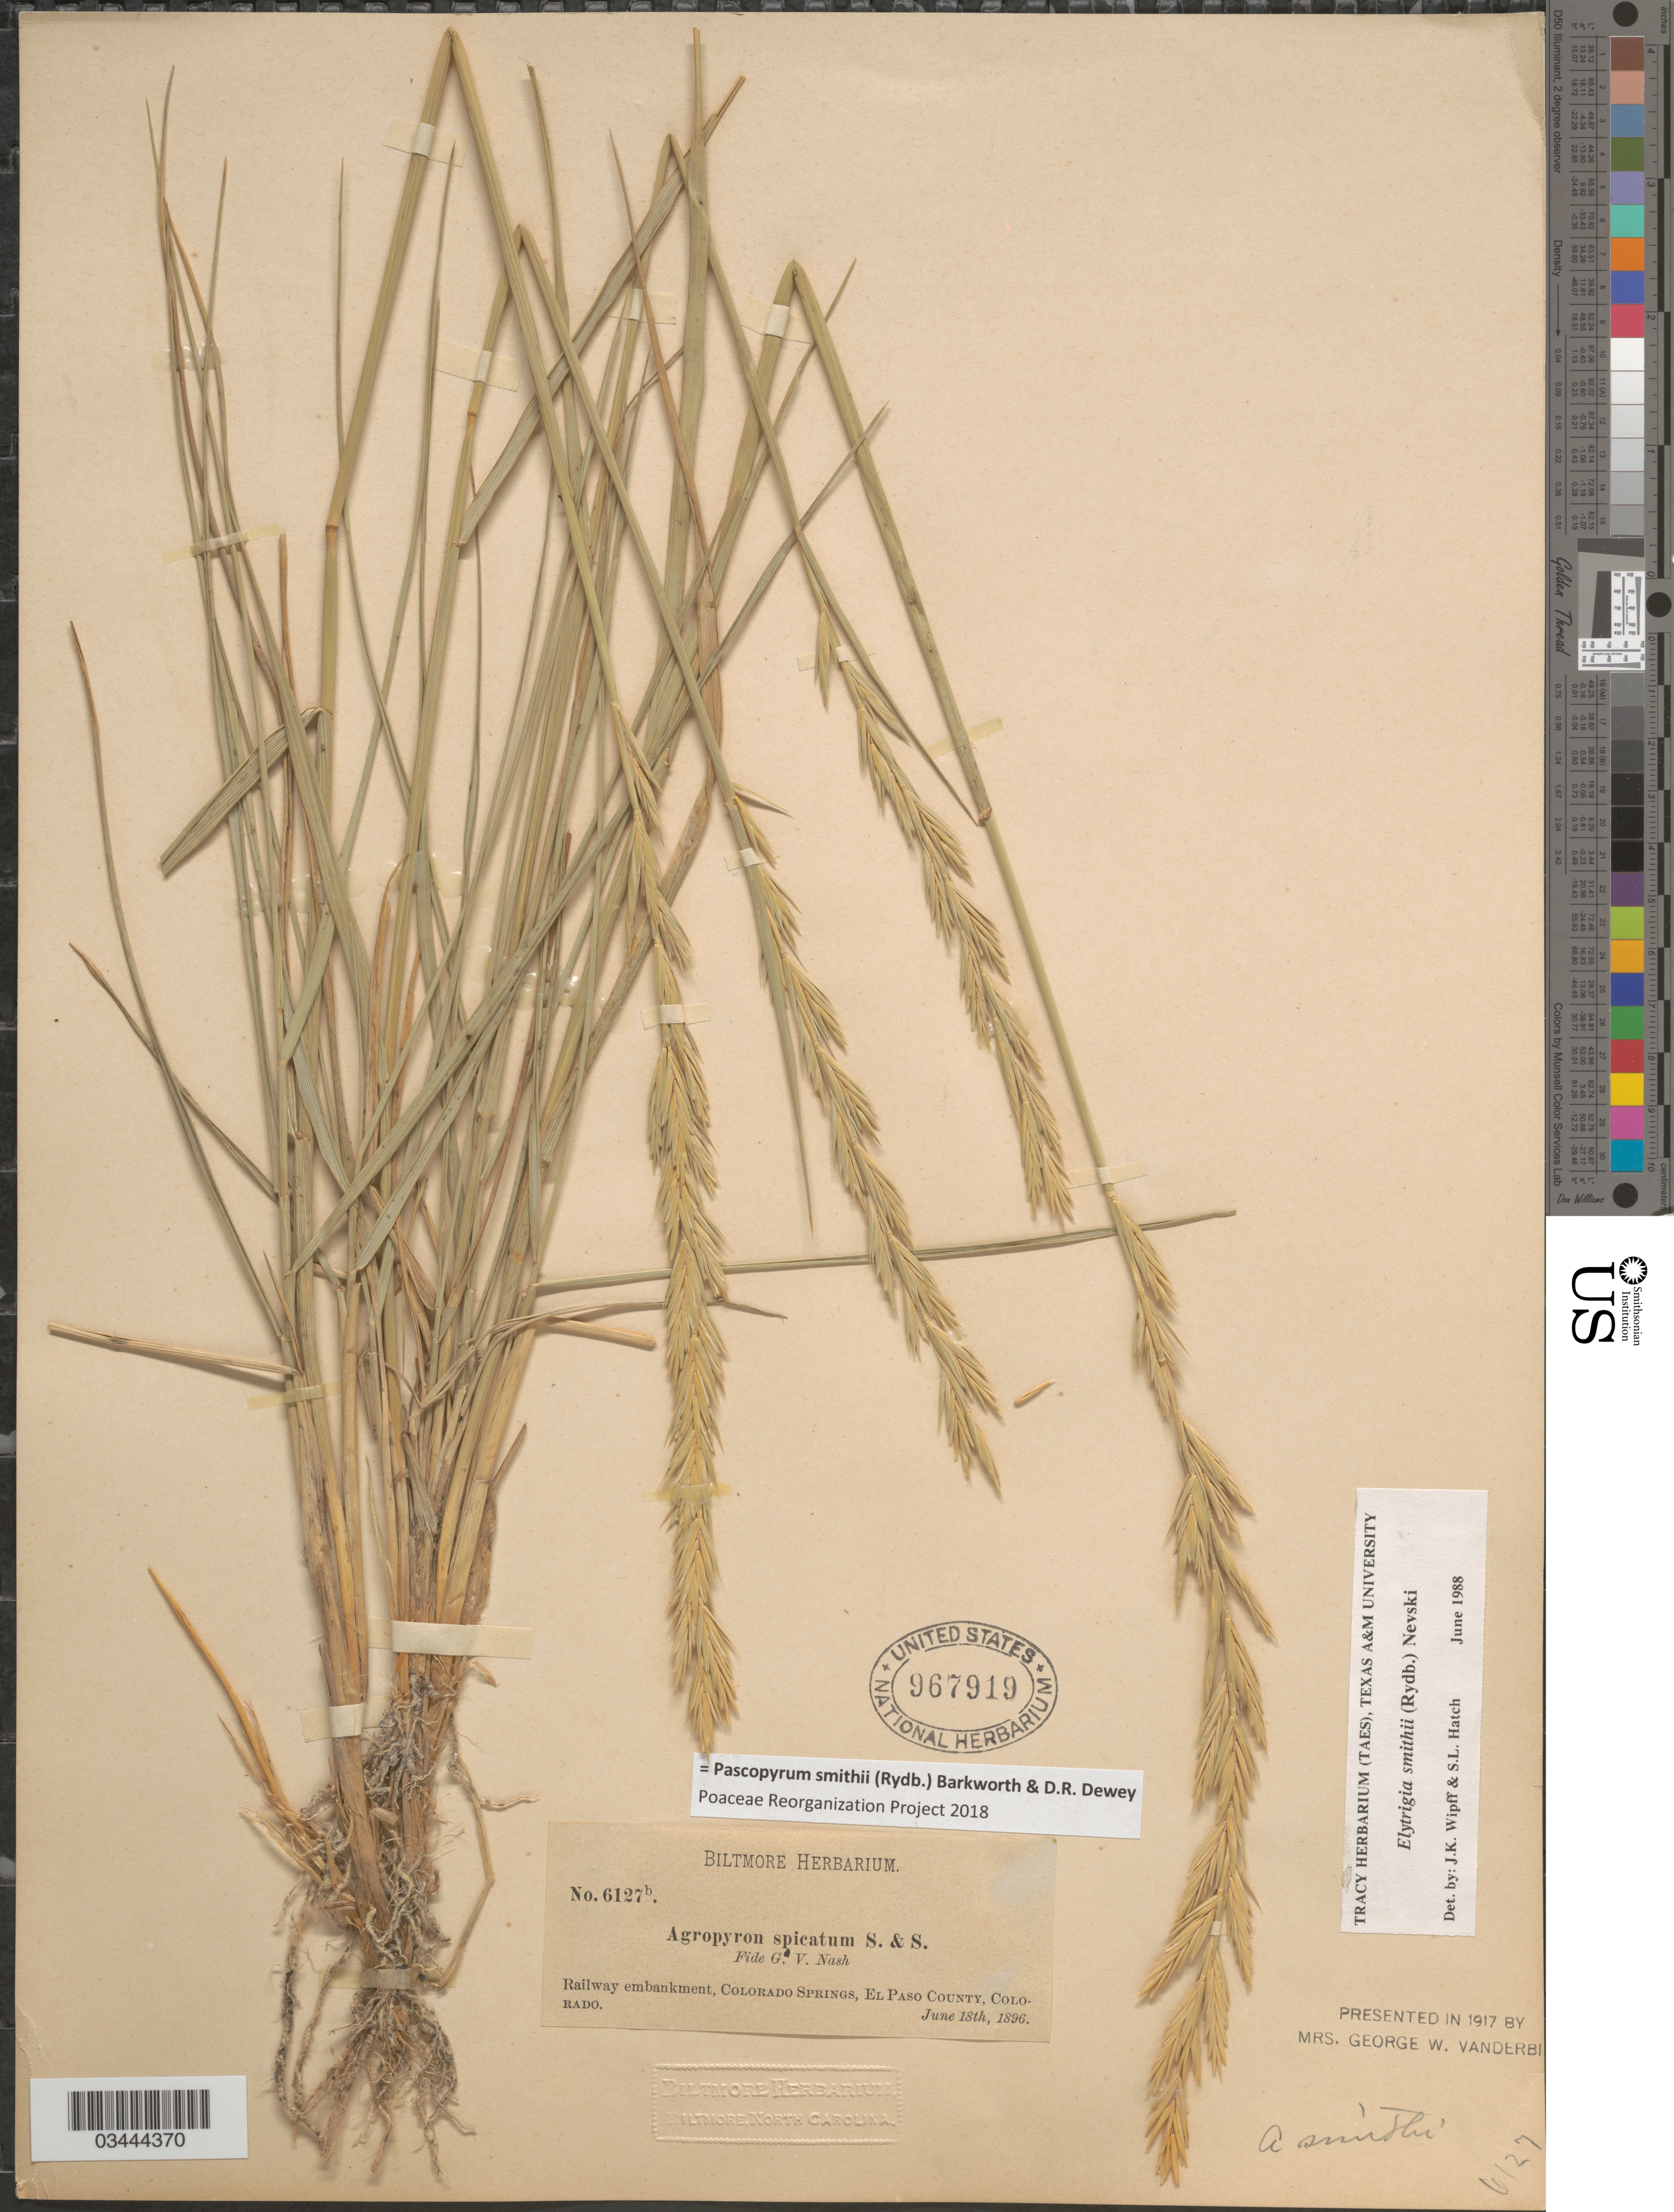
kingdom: Plantae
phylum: Tracheophyta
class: Liliopsida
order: Poales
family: Poaceae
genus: Pascopyrum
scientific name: Pascopyrum smithii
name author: (Rydb.) Barkworth & Dewey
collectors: ex herb. Biltmore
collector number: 6127b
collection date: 1896-06-18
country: United States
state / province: Colorado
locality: Railway embankment, Colorado Sprinhs, El Paso County.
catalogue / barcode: US 967919